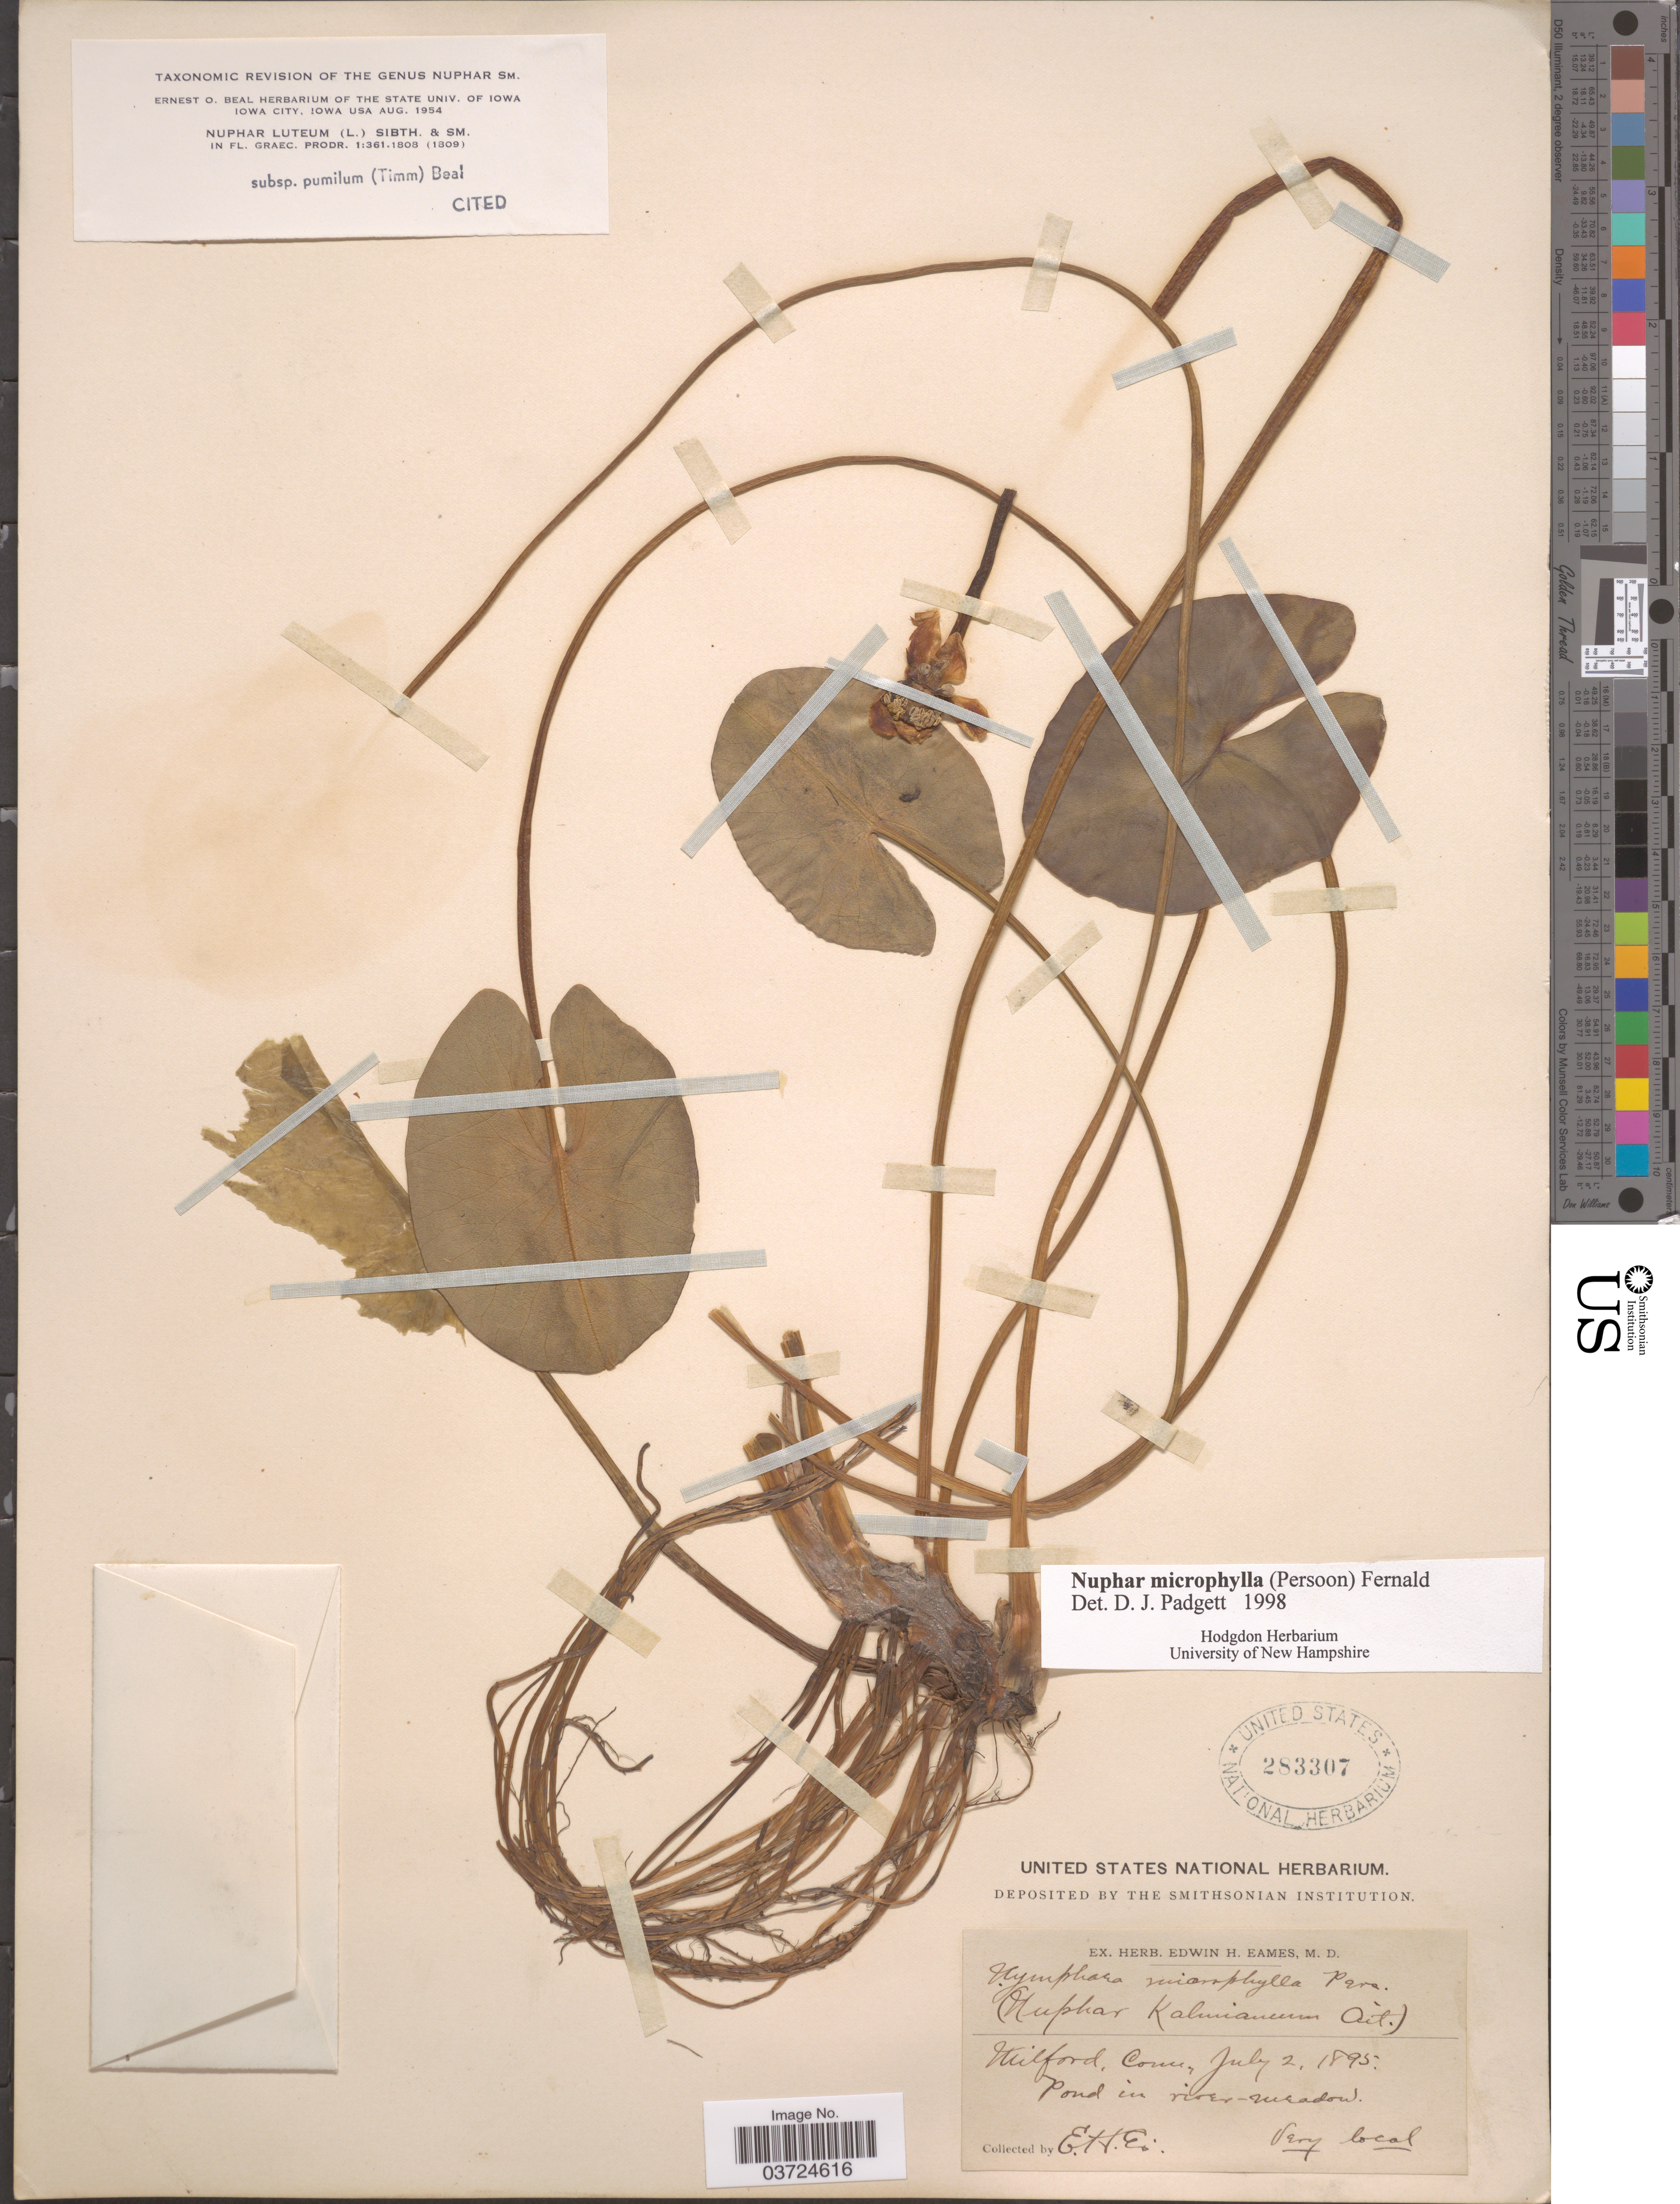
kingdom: Plantae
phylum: Tracheophyta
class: Magnoliopsida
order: Nymphaeales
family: Nymphaeaceae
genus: Nuphar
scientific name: Nuphar microphylla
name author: (Pers.) Fernald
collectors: E. H. Eames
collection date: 1895-07-02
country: United States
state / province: Connecticut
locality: Milford.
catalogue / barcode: US 283307